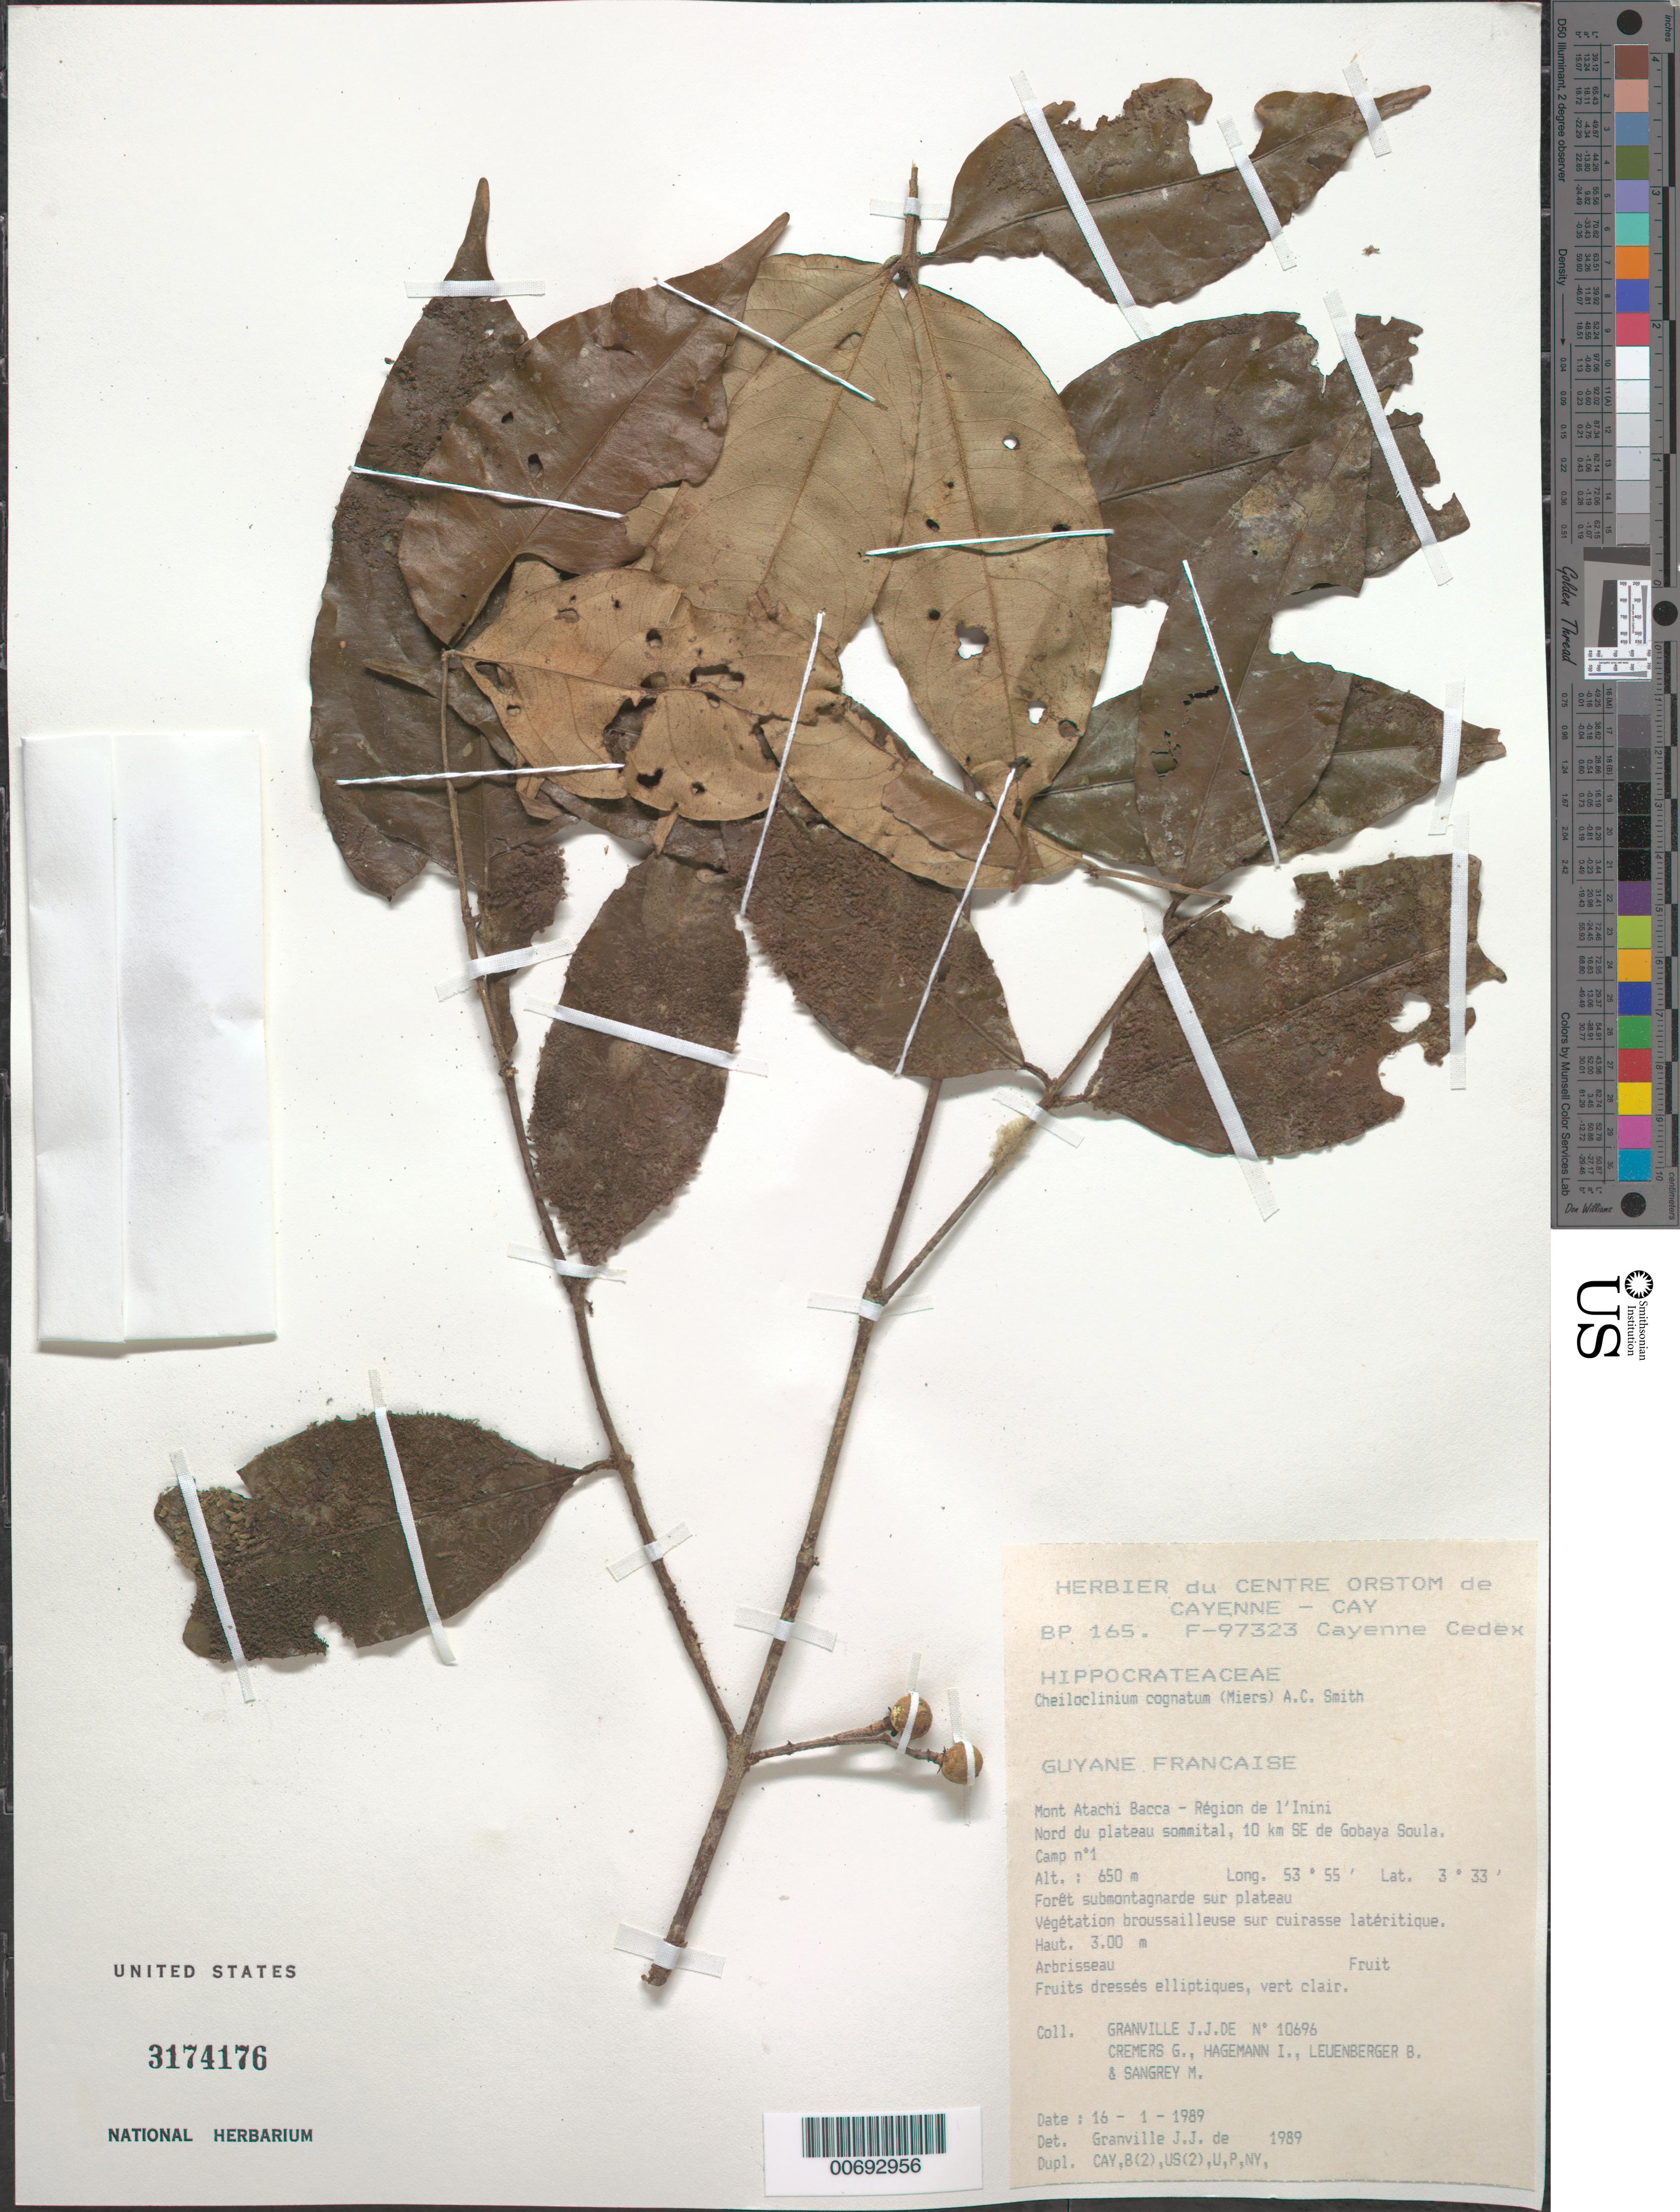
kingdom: Plantae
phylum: Tracheophyta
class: Magnoliopsida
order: Celastrales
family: Celastraceae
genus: Cheiloclinium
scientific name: Cheiloclinium cognatum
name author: (Miers) A.C. Sm.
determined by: Granville, J. J. de, (CAY), Institut de Recherche pour le Developpement (IRD) (FRENCH GUIANA)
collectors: J.-J. de Granville, G. Cremers, J. Hagemann, B. E. Leuenberger & M. S. Sangrey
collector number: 10696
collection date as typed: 16-Jan-89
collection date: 1989-01-16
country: French Guiana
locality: Mont Atachi Bacca, région de l'Inini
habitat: Forêt submontagnarde sur plateau, végétation broussailleuse sur cuirasse latéritique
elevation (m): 650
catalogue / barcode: US 3174176